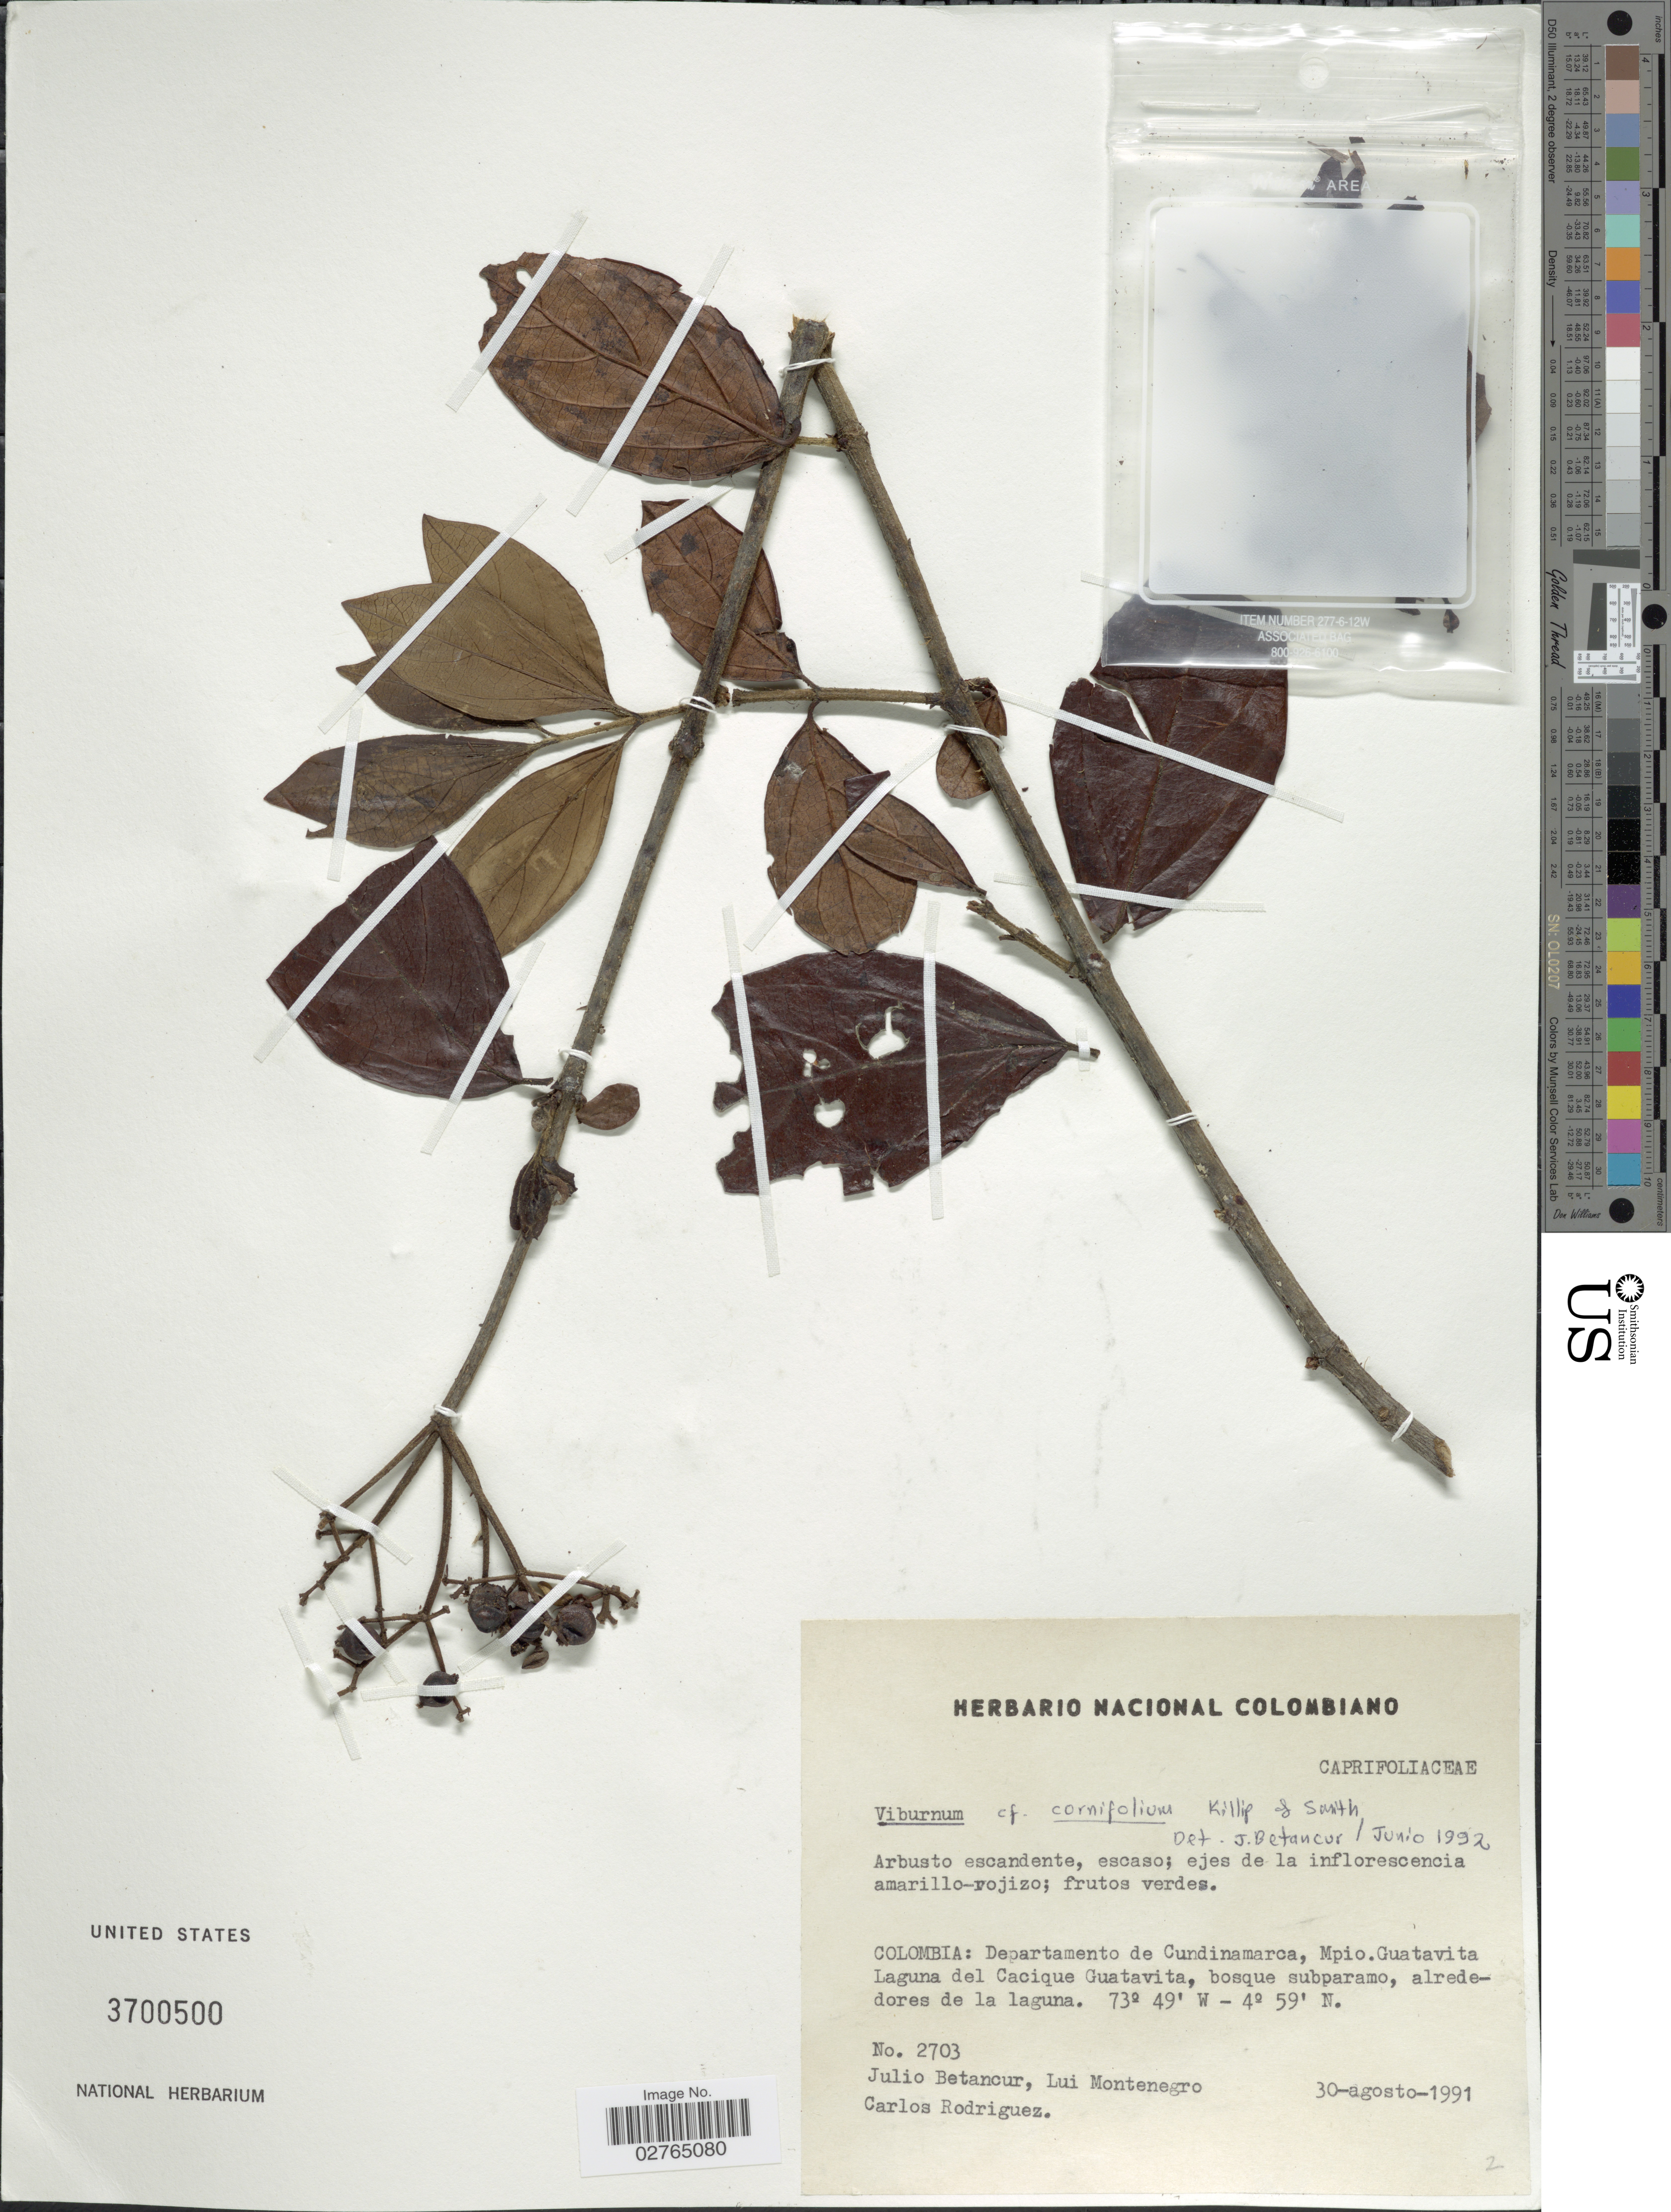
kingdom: Plantae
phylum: Tracheophyta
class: Magnoliopsida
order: Dipsacales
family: Viburnaceae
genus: Viburnum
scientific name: Viburnum cornifolium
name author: Killip & A.C. Sm.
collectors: J. Betancur, L. Montenegro & C. Rodríguez-Flores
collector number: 2703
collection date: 1991-08-30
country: Colombia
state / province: Cundinamarca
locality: Departamento de Cundinamarca, Mpio. Guatavita Laguna del Cacique Guatavita.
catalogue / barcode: US 3700500